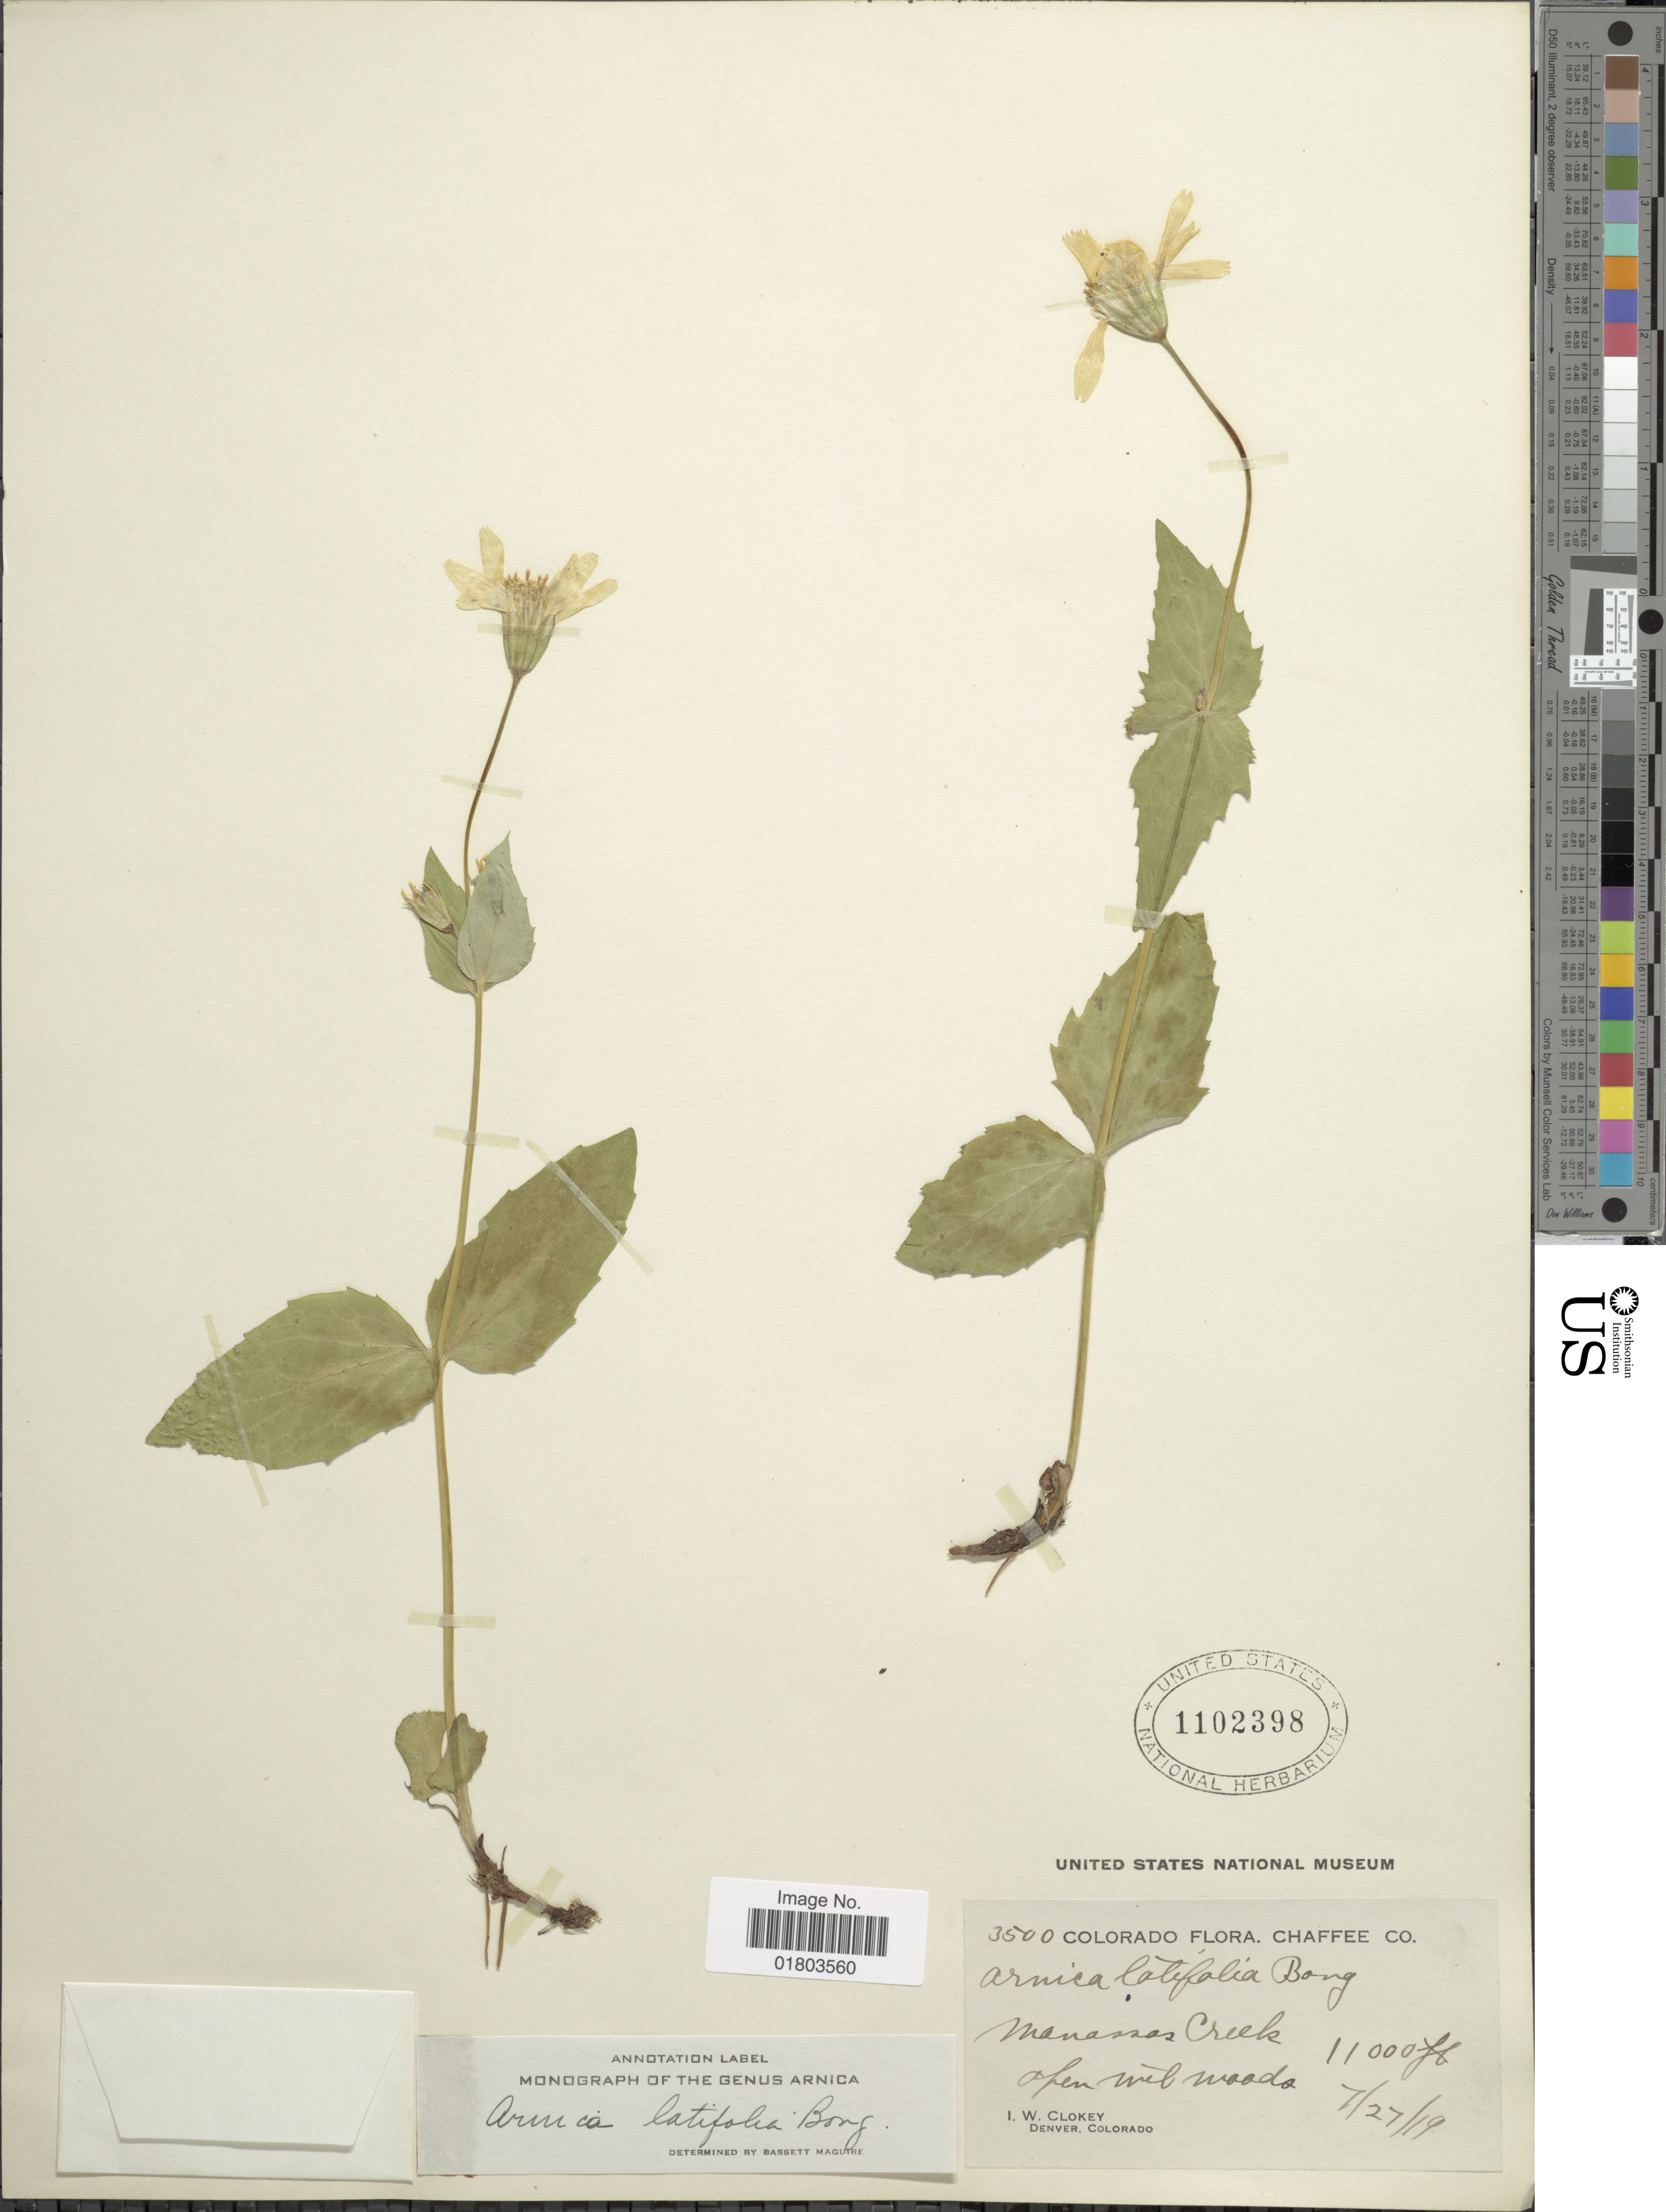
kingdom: Plantae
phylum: Tracheophyta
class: Magnoliopsida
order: Asterales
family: Asteraceae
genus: Arnica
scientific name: Arnica latifolia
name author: Bong.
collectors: I. W. Clokey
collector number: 3500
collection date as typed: Transcribed d/m/y: 27/7/19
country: United States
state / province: Colorado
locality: Chaffee Co, Manassas Creek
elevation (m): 3353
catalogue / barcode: US 1102398